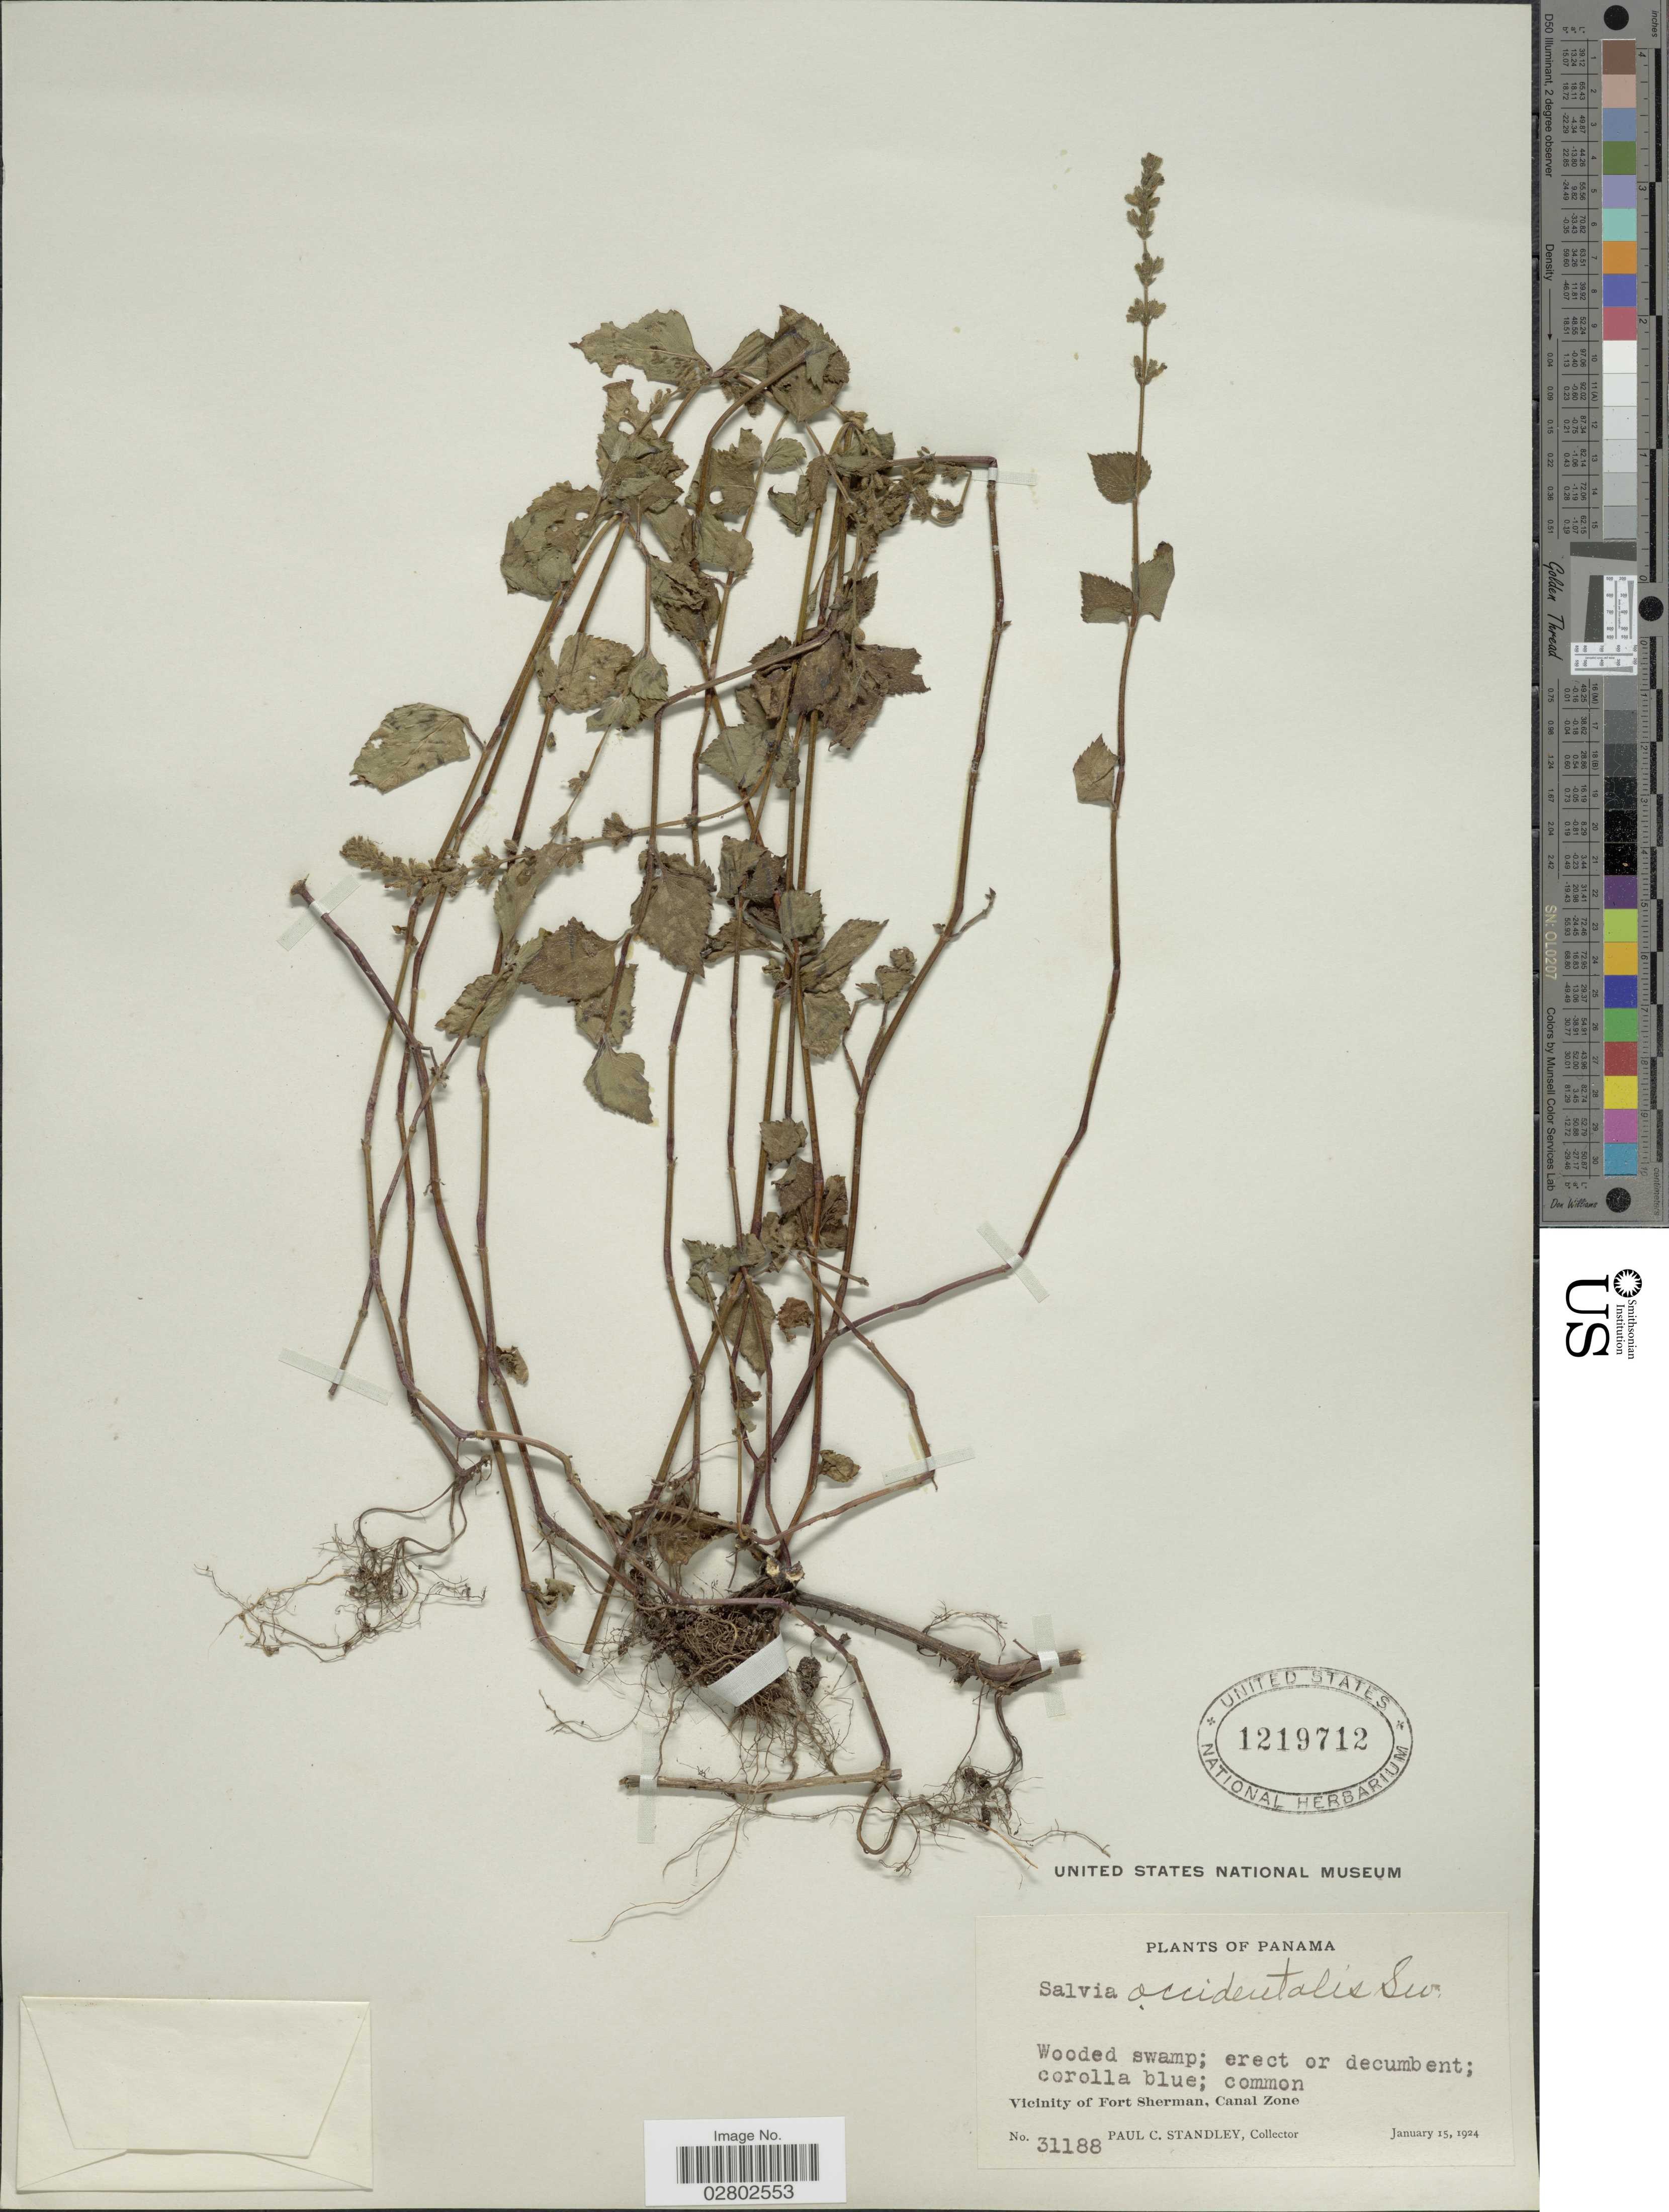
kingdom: Plantae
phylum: Tracheophyta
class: Magnoliopsida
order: Lamiales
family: Lamiaceae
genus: Salvia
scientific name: Salvia occidentalis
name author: Sw.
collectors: P. C. Standley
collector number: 31188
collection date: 1924-01-15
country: Panama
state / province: Colón / Panamá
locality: Vicinity of Fort Sherman, Canal Zone.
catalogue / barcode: US 1219712